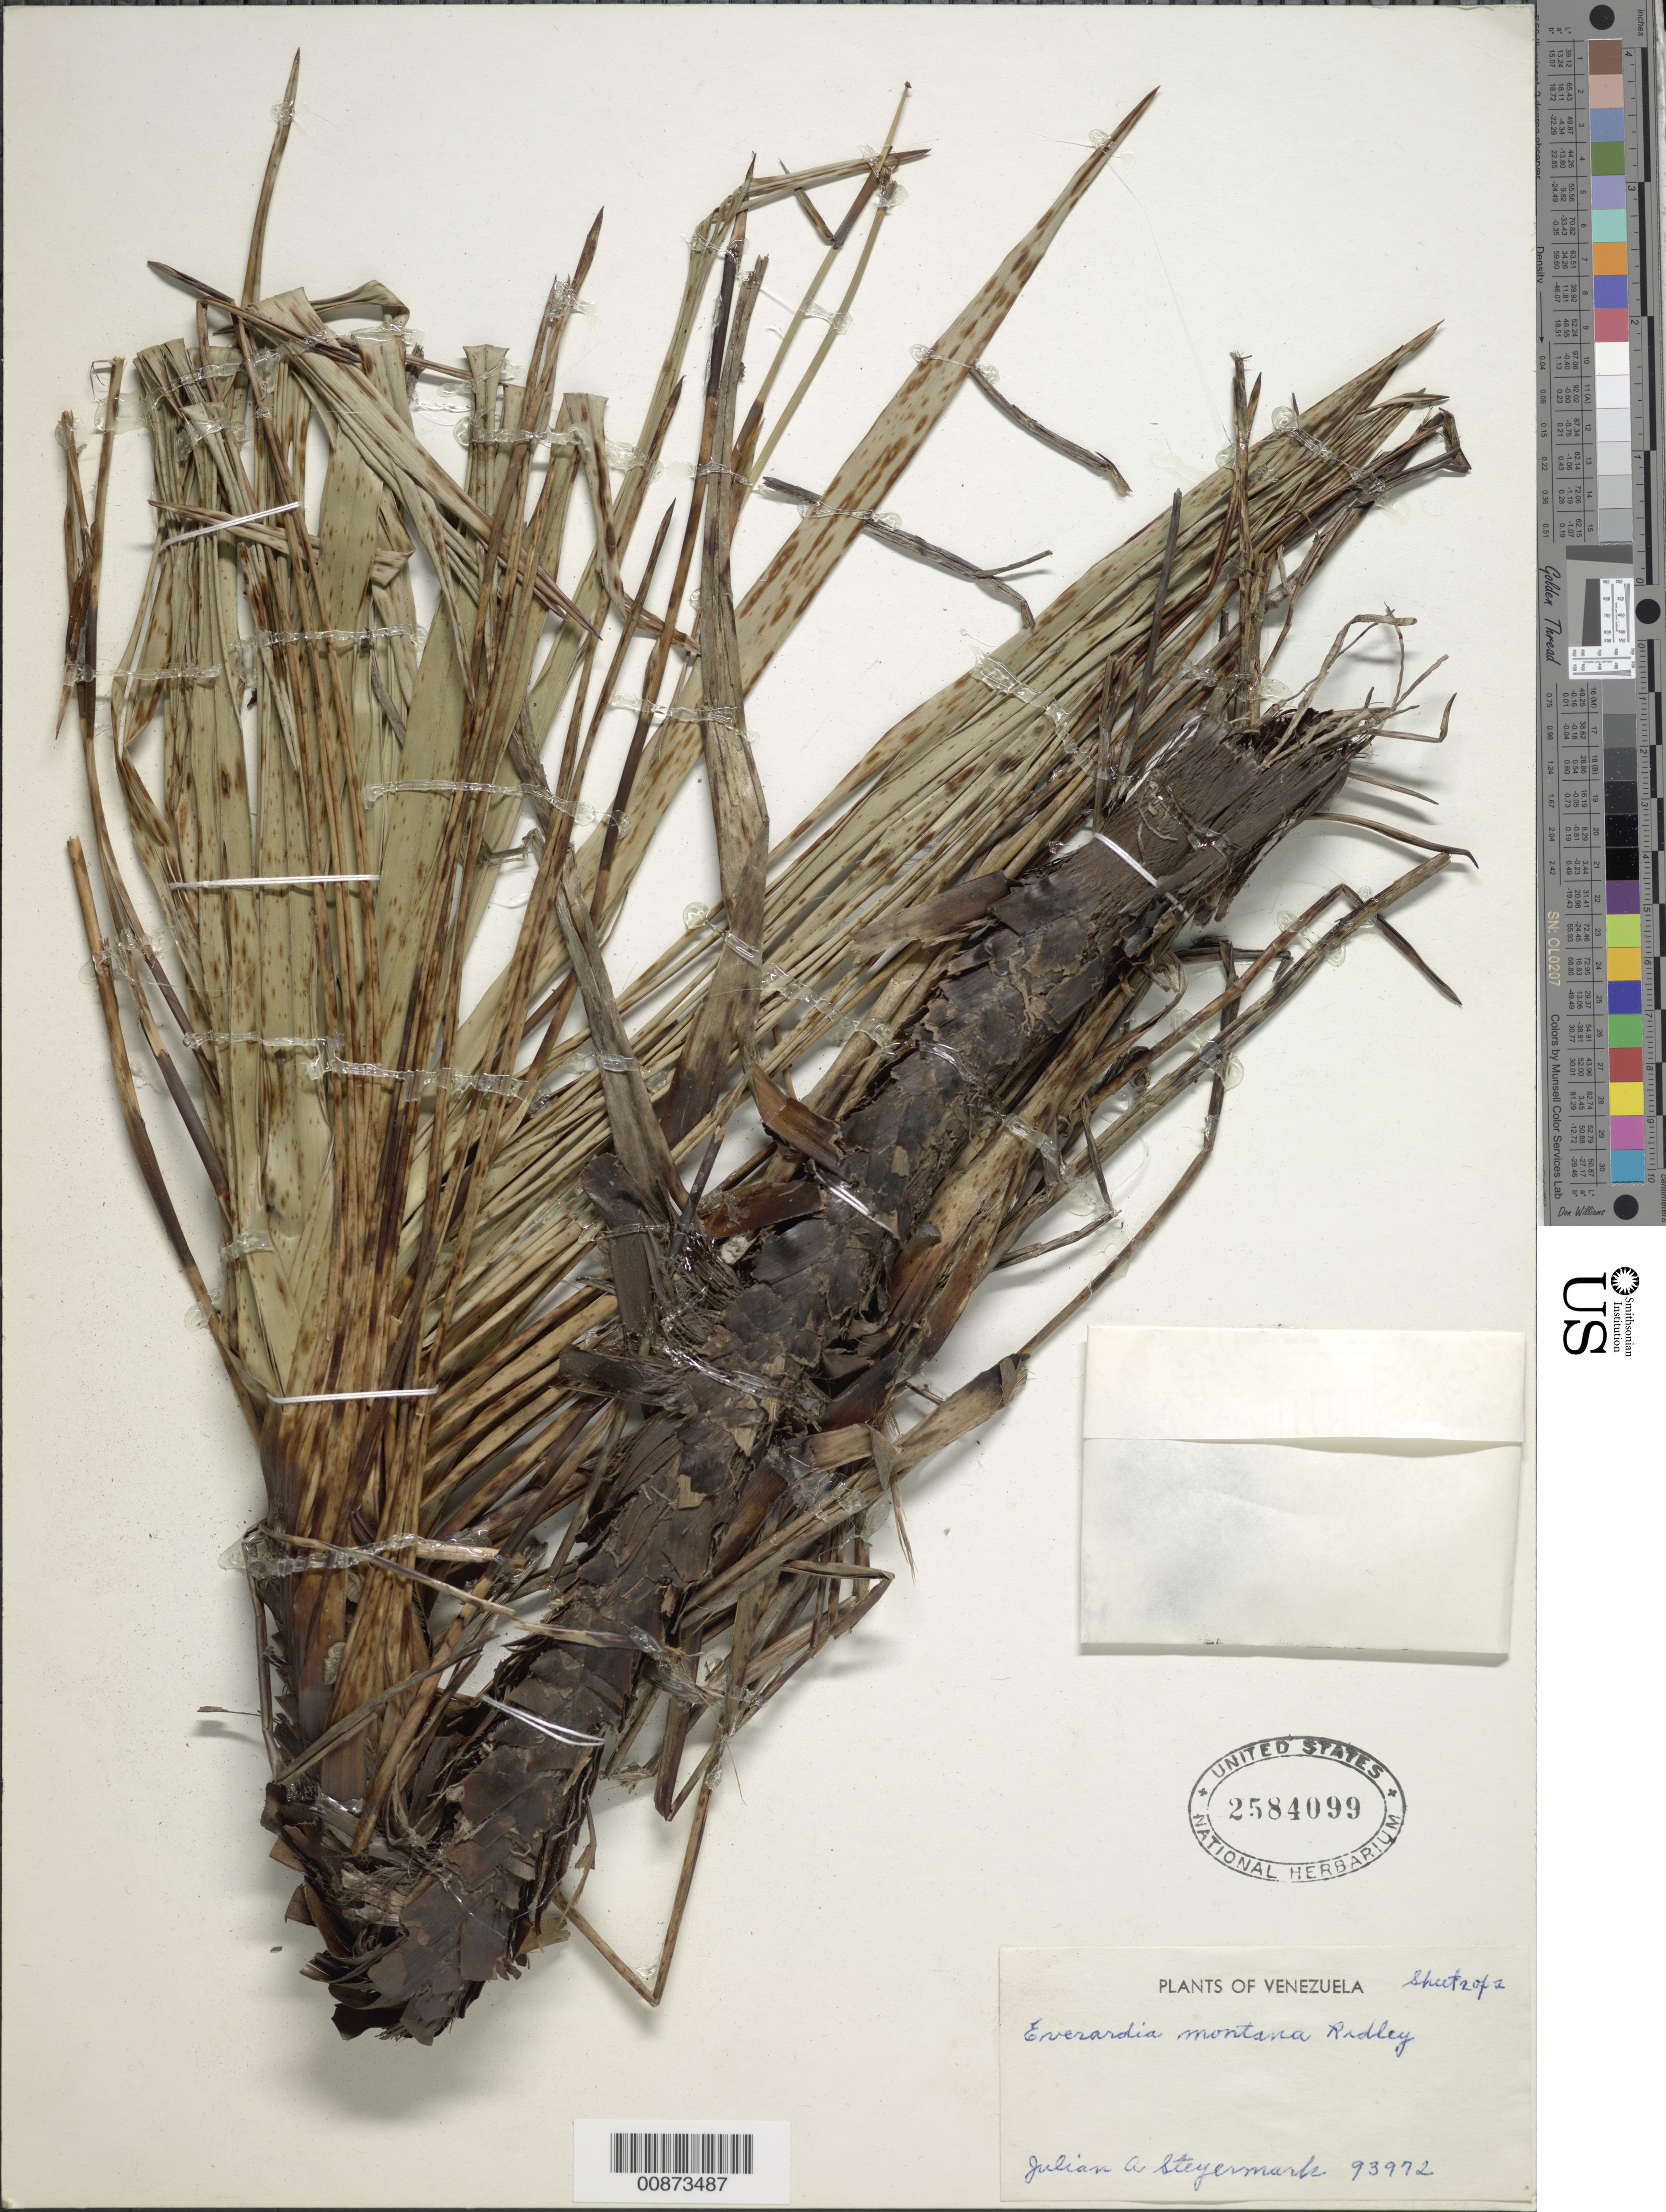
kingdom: Plantae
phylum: Tracheophyta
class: Liliopsida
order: Poales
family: Cyperaceae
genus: Cephalocarpus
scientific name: Cephalocarpus distichus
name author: (T. Koyama & Maguire) S.M. Costa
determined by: Strong, Mark T., (BOT), Smithsonian Institution - National Museum of Natural History (UNITED STATES)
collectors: J. Steyermark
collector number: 93972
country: Venezuela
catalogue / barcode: US 2584099